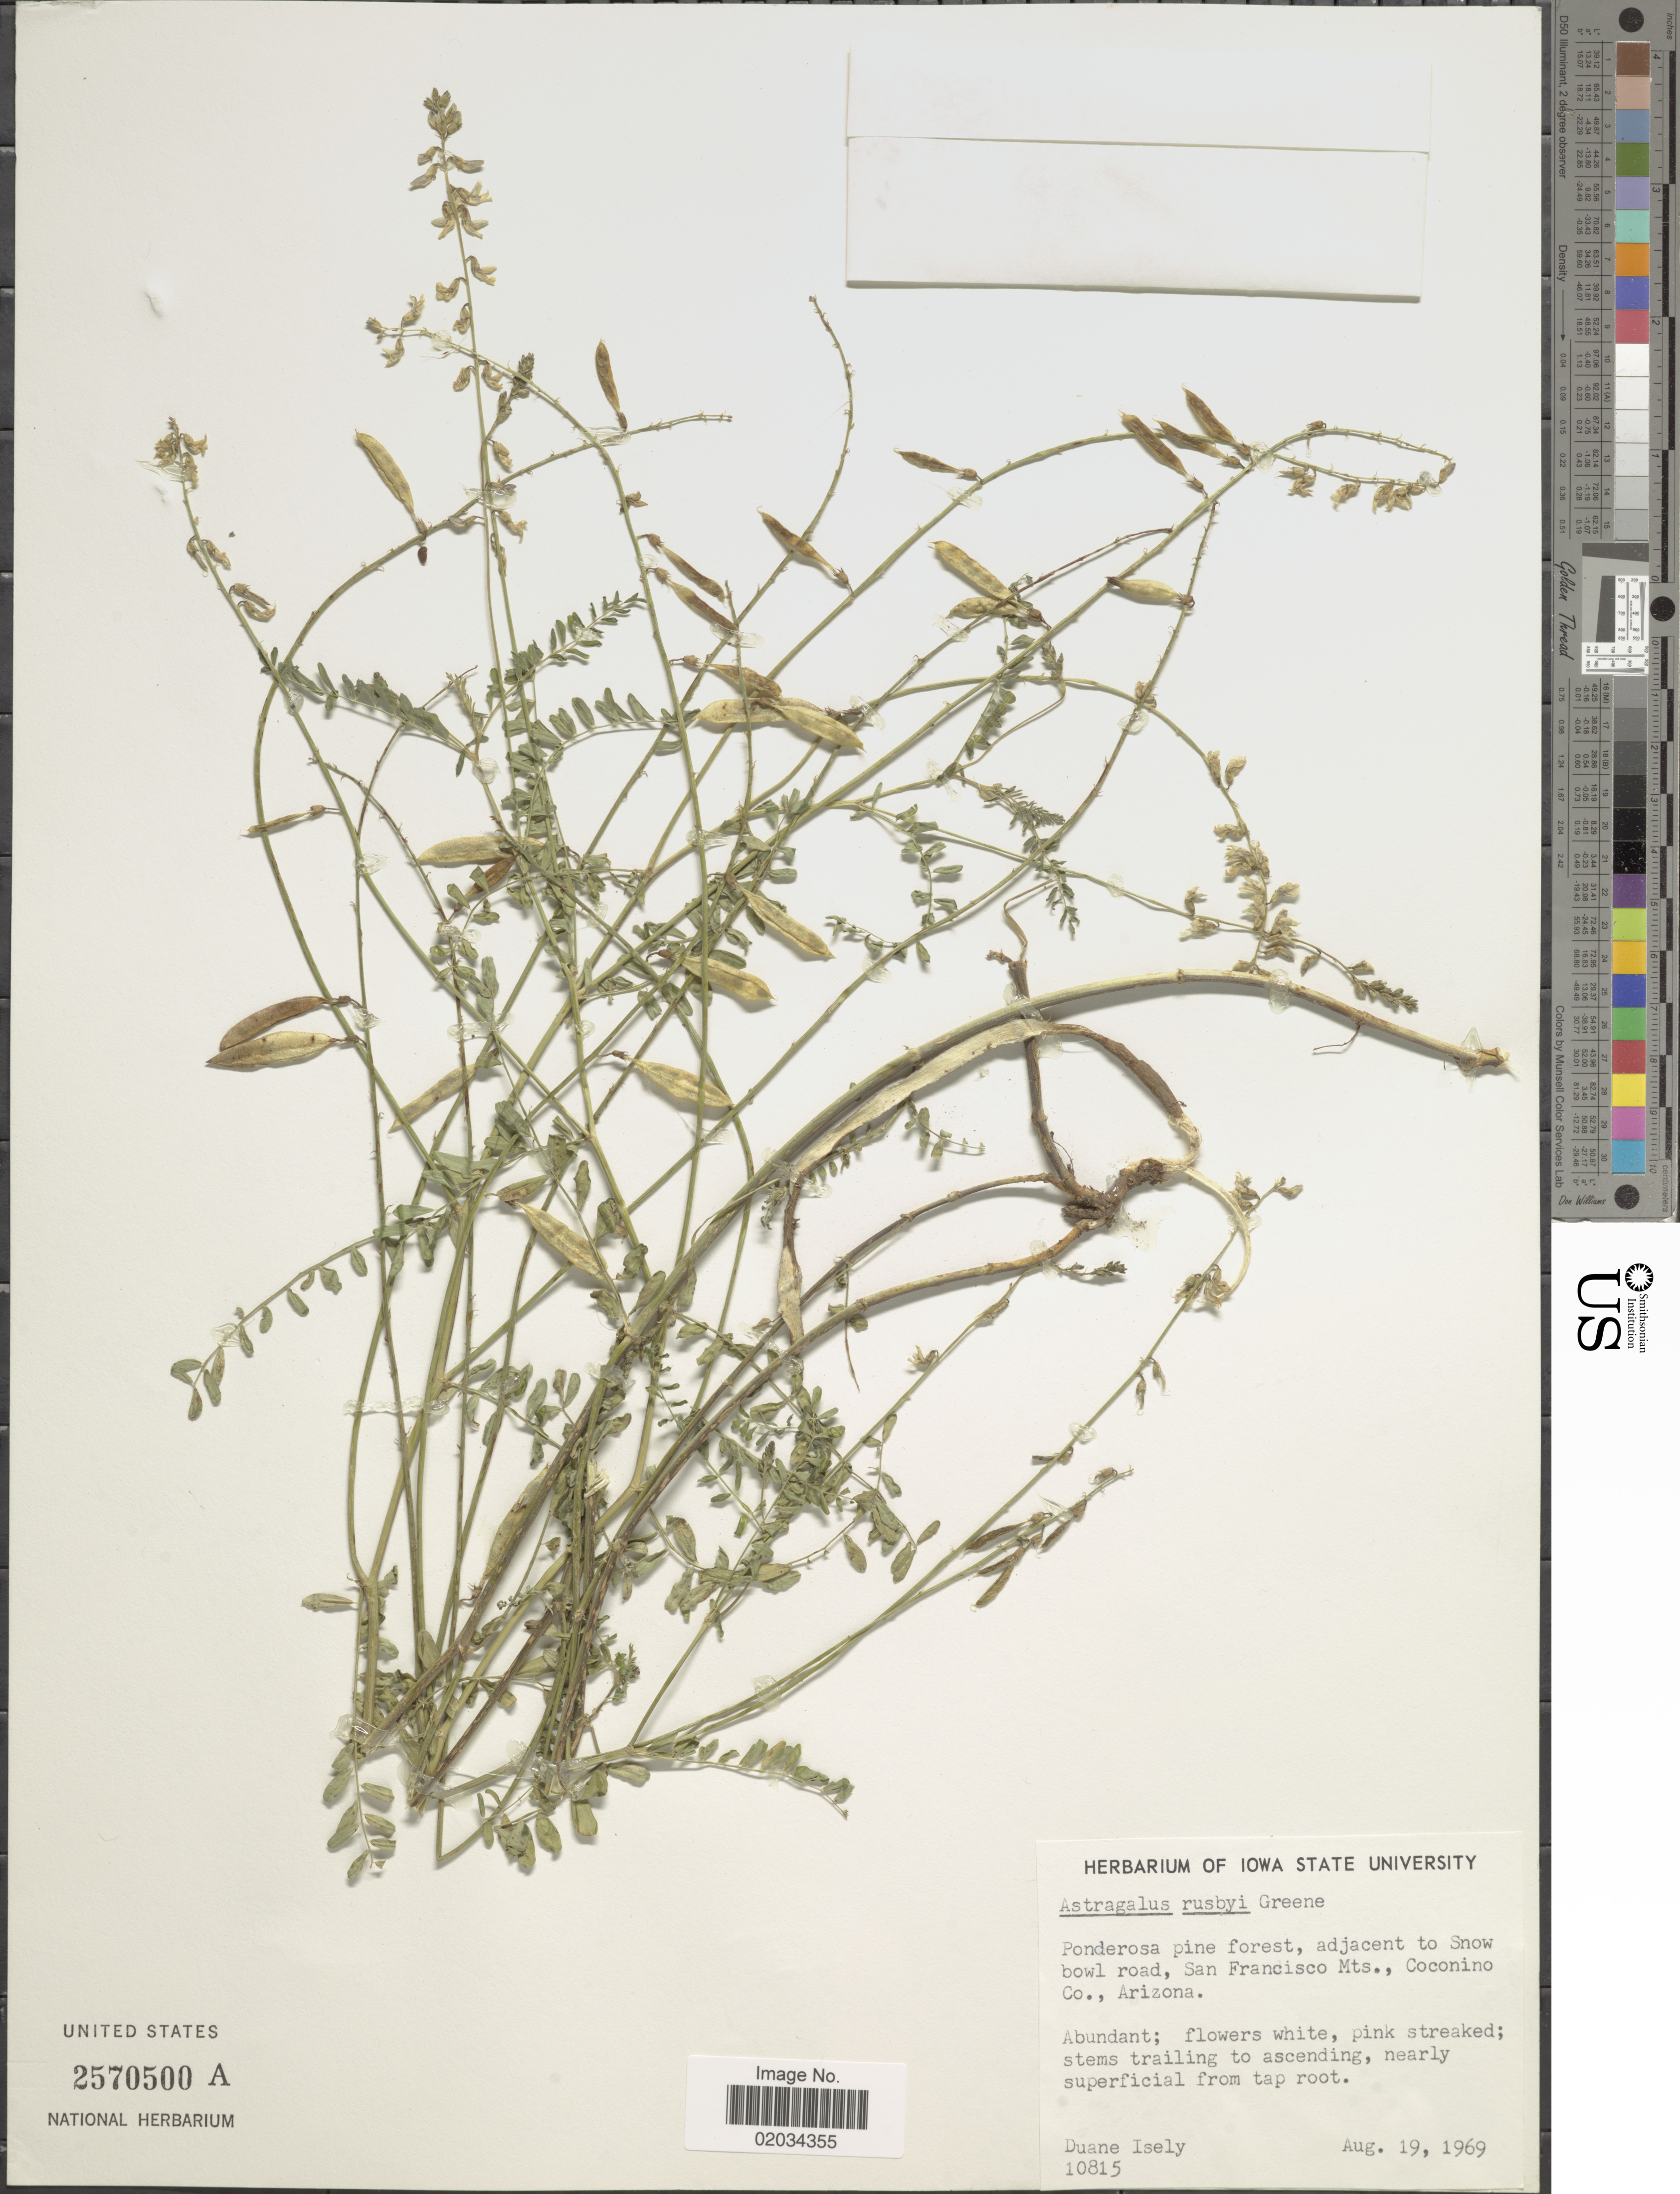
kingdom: Plantae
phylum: Tracheophyta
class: Magnoliopsida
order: Fabales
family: Fabaceae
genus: Astragalus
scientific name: Astragalus rusbyi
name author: Greene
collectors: D. Isely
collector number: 10815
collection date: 1969-08-19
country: United States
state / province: Arizona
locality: Adjacent to Snow bowl Road, San Francisco Mts., Coconino Co.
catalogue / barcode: US 2570500A